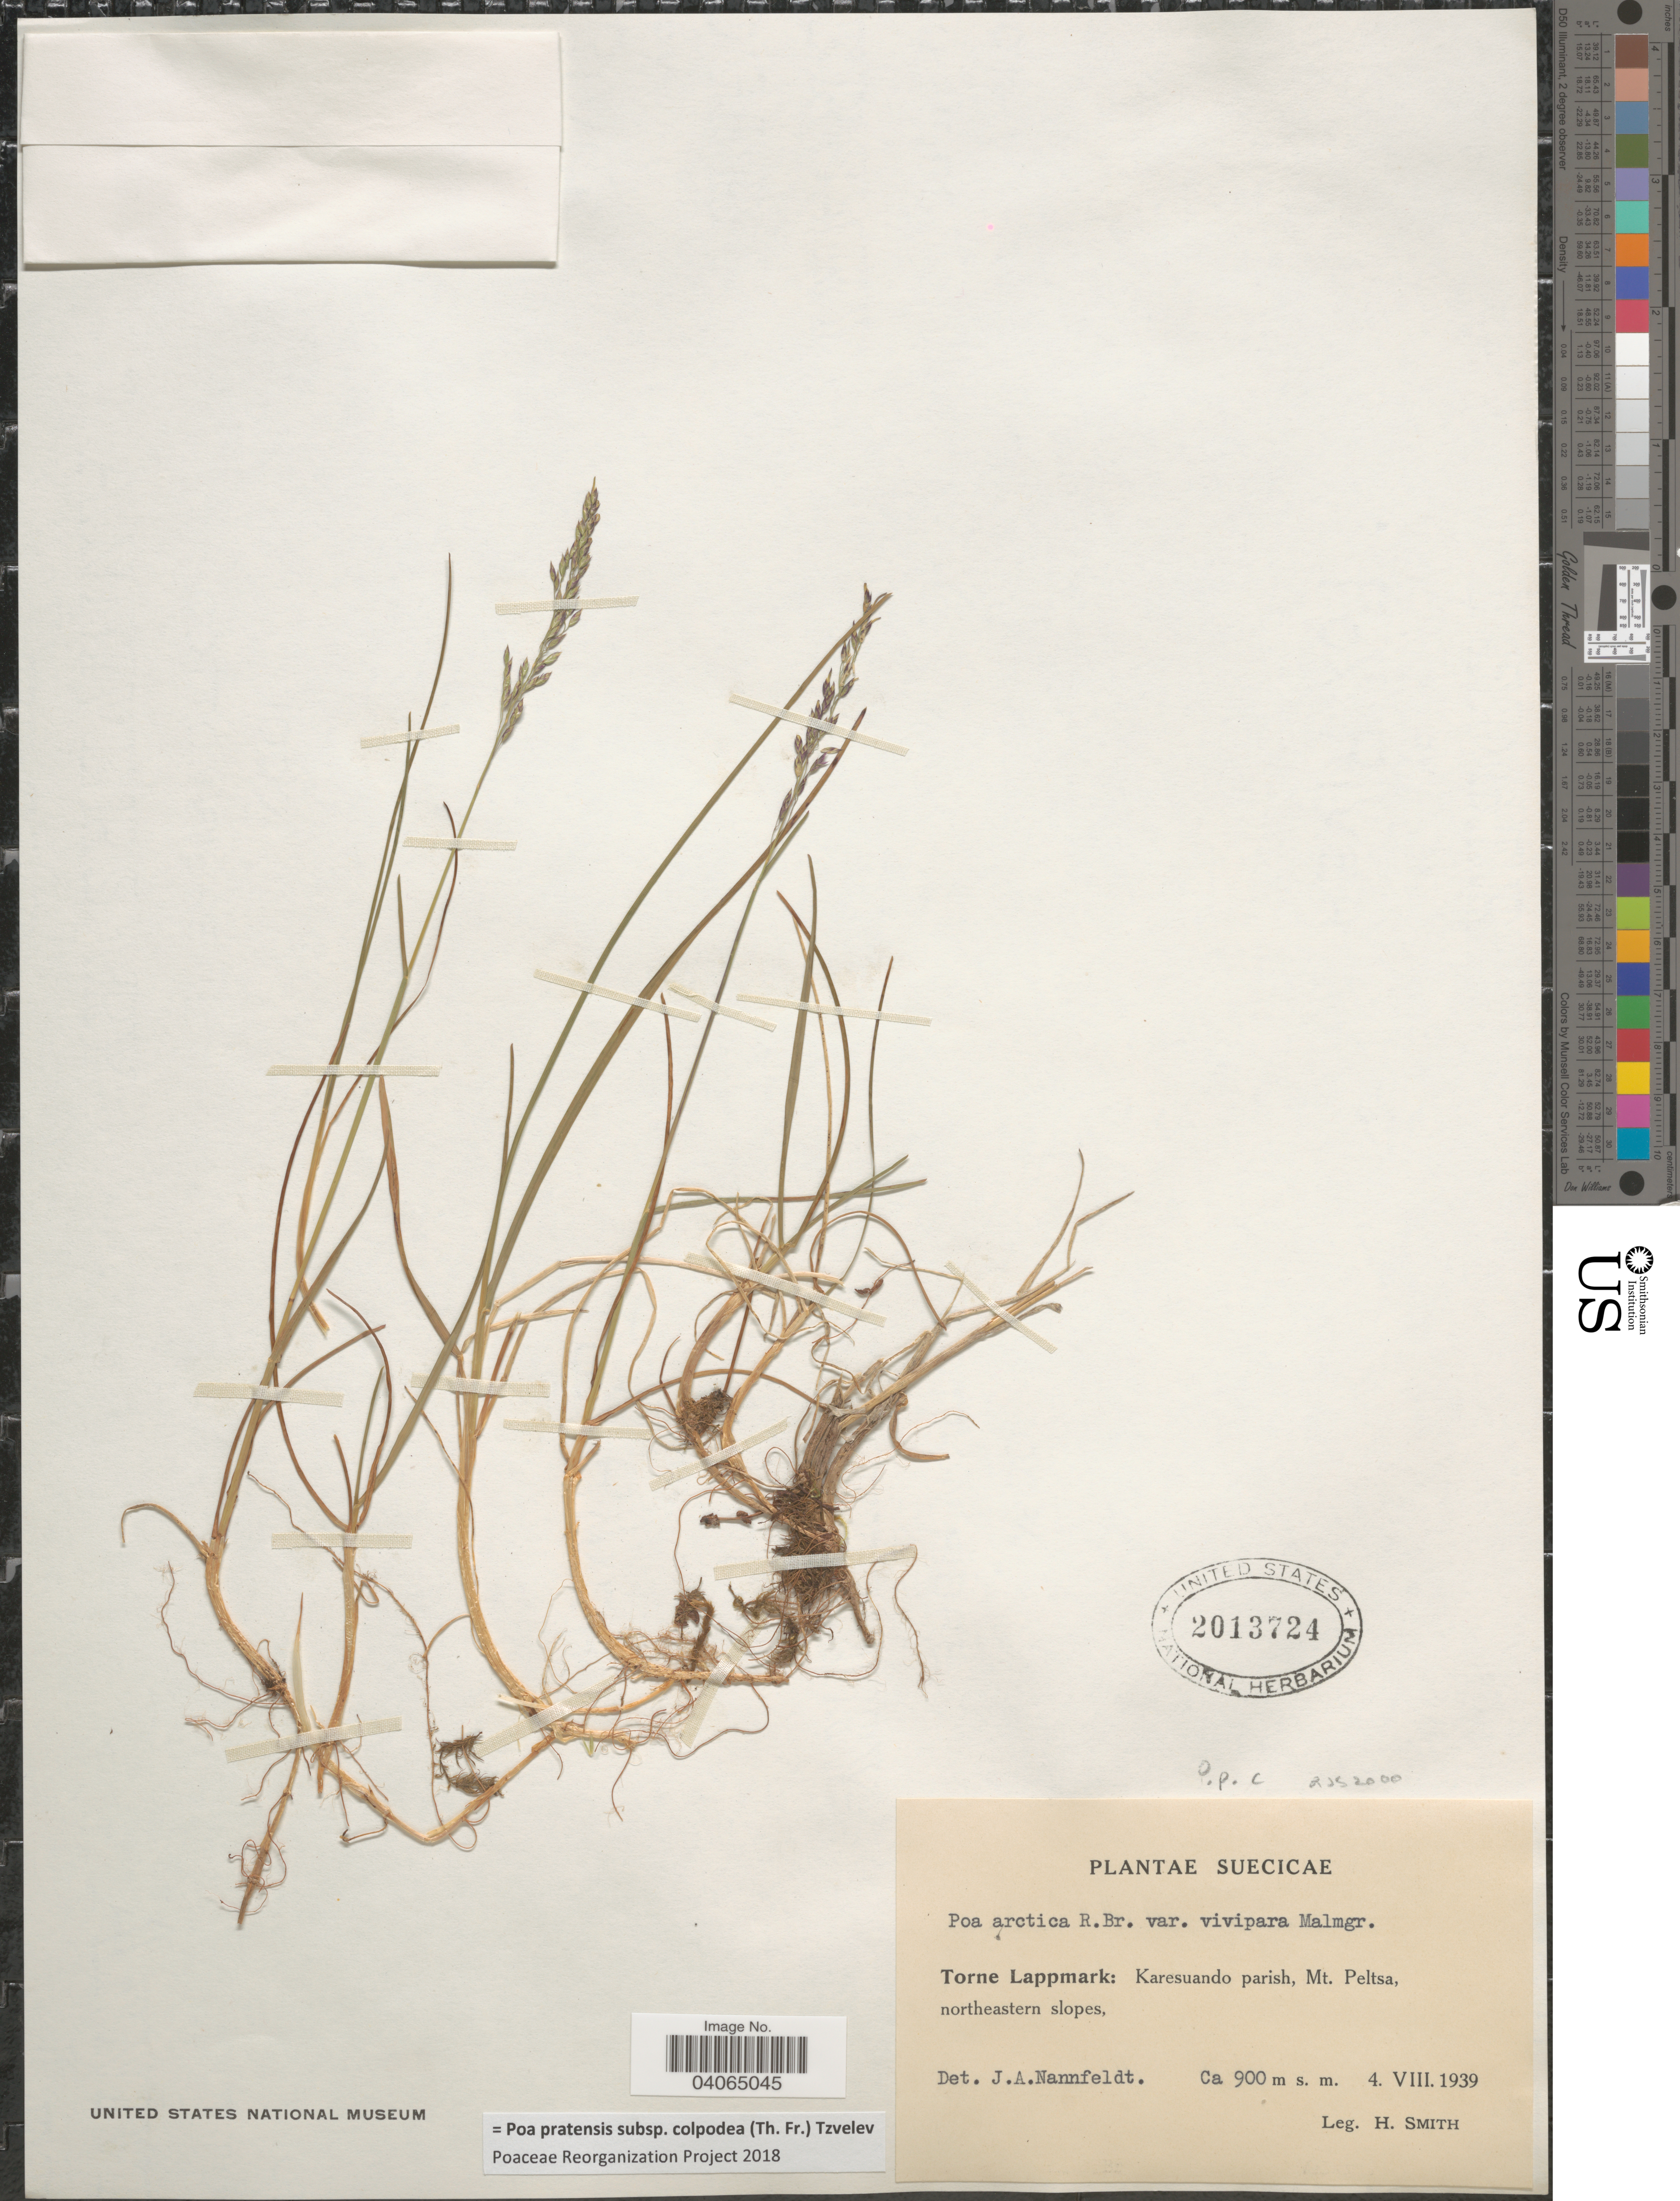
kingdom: Plantae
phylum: Tracheophyta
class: Liliopsida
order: Poales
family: Poaceae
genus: Poa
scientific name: Poa pratensis subsp. colpodea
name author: (Th. Fr.) Tzvelev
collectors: H. Smith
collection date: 1939-08-04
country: Sweden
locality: Suecicae. Torne Lappmark: Karesuando parish, Mt. Peltsa, northeastern slopes.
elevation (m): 900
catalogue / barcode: US 2013724